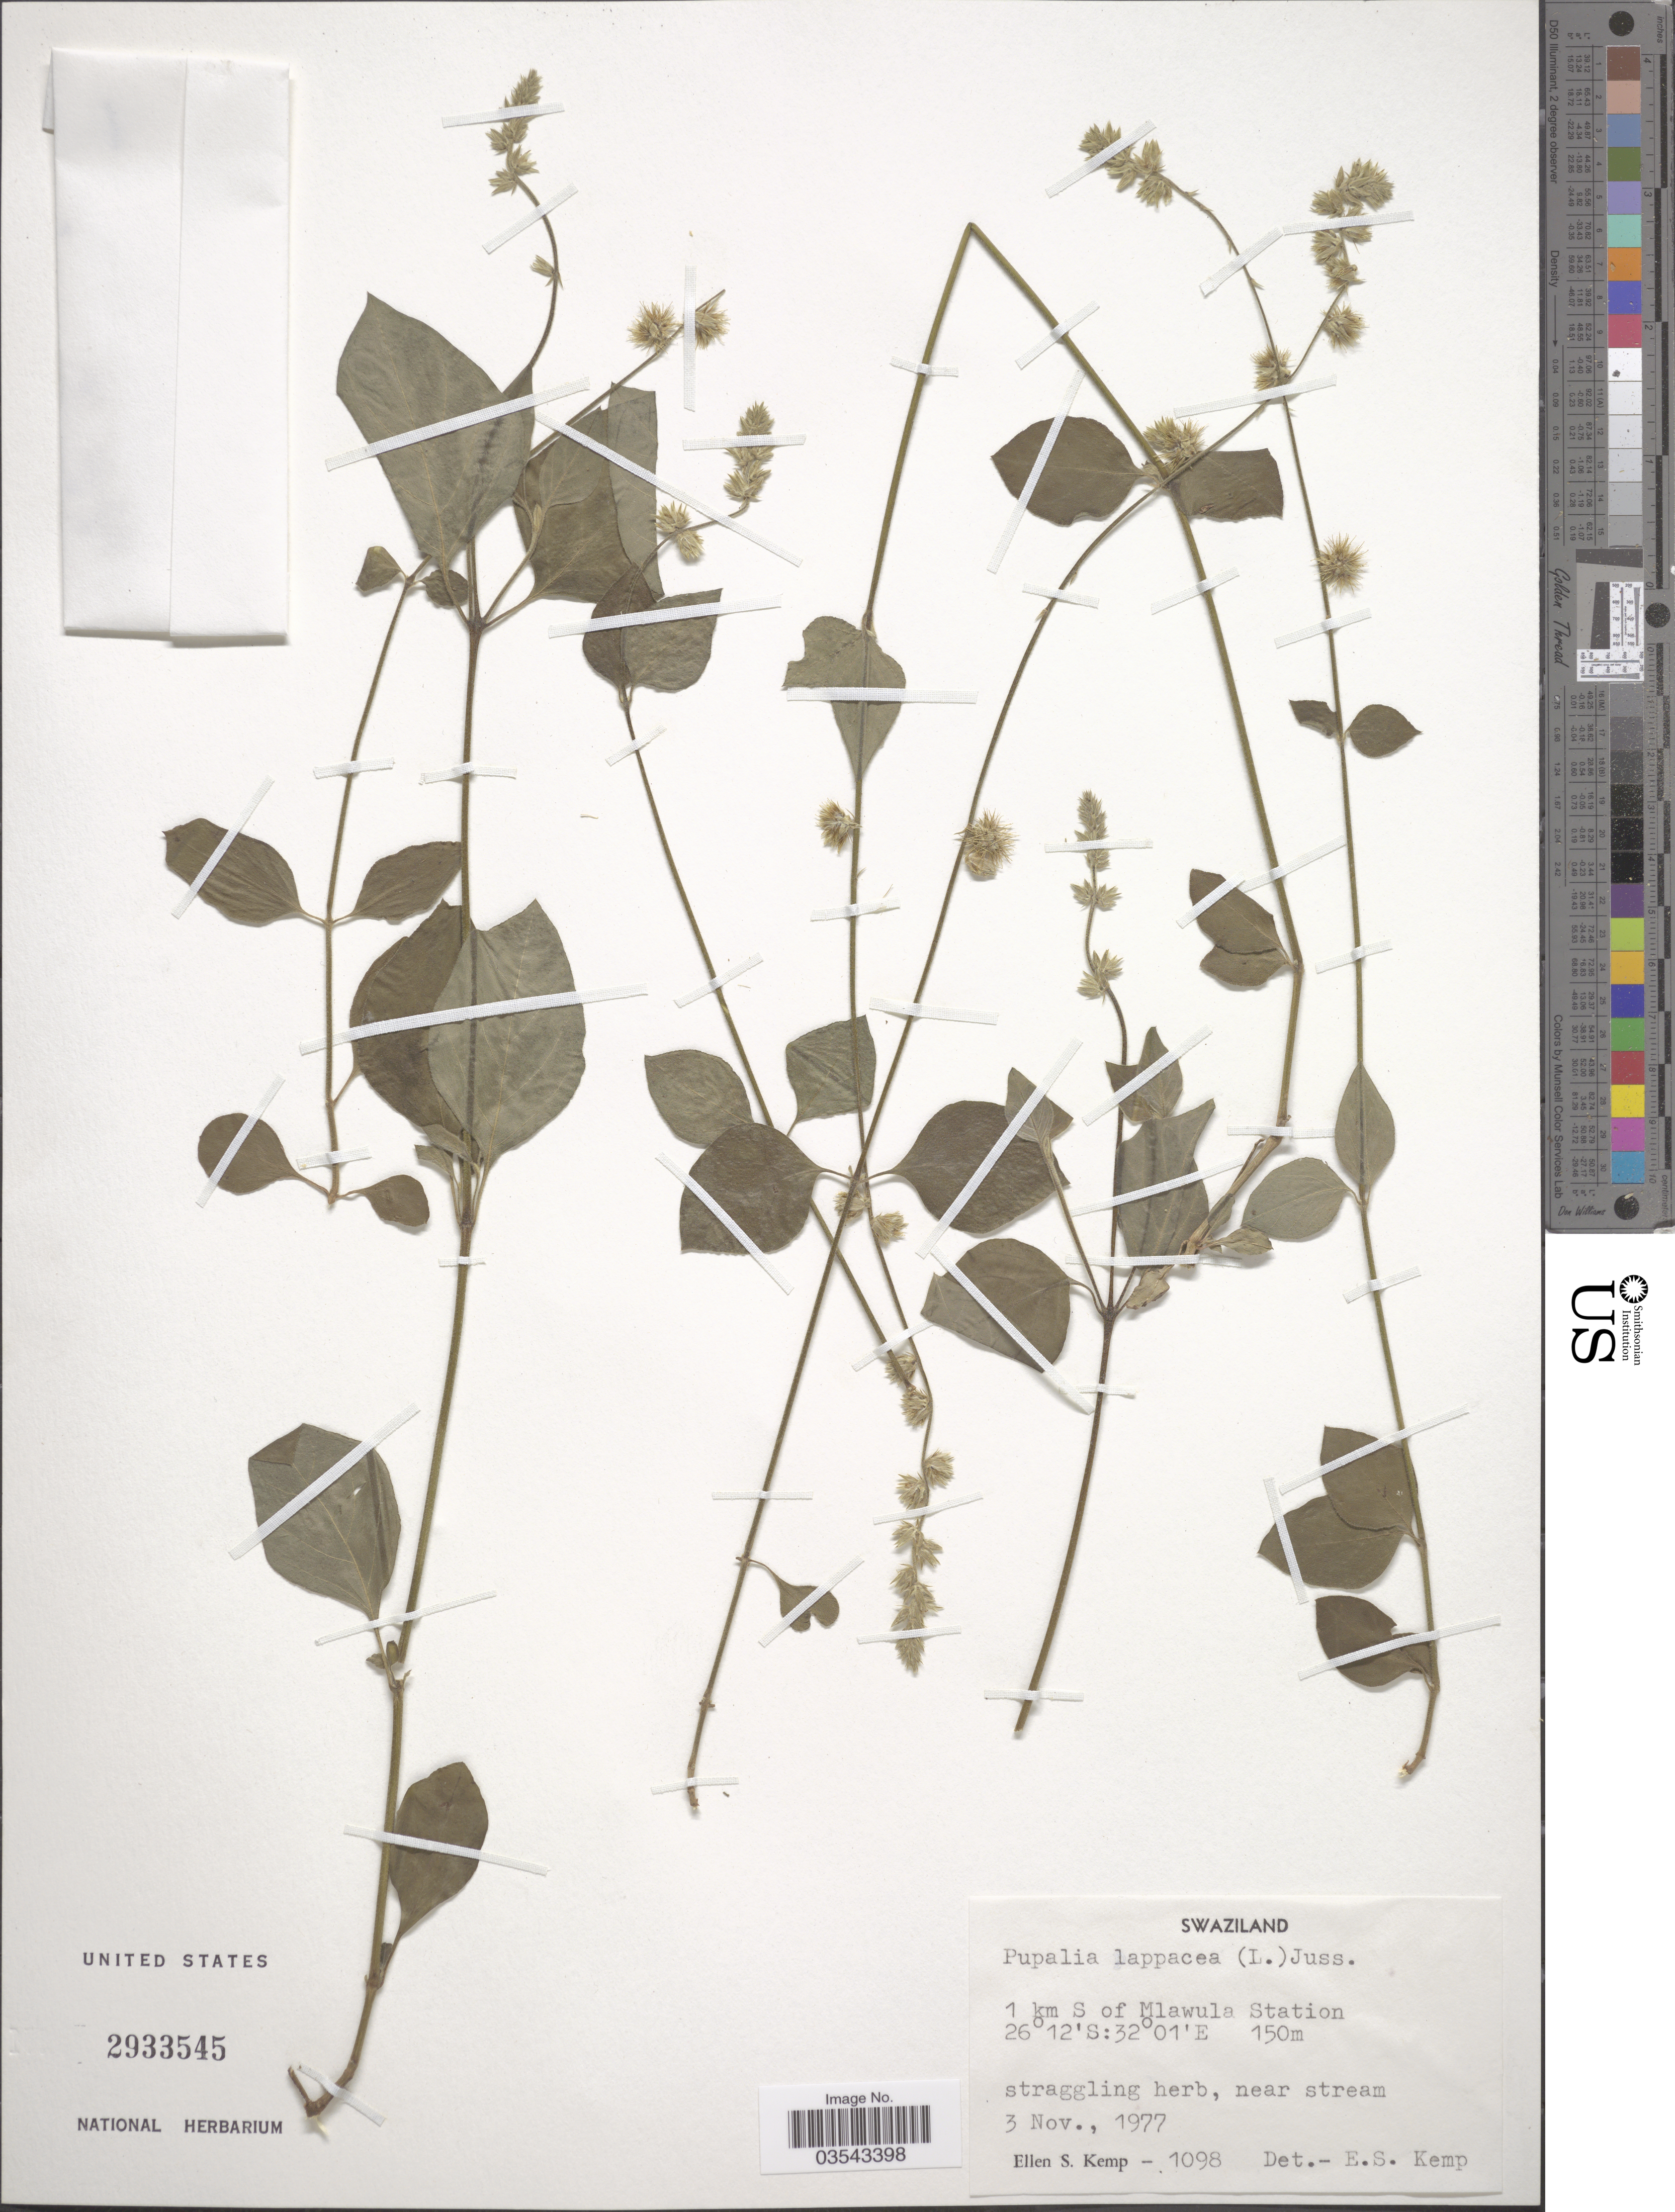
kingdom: Plantae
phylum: Tracheophyta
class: Magnoliopsida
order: Caryophyllales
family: Amaranthaceae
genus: Pupalia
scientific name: Pupalia lappacea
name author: (L.) A. Juss.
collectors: E. S. Kemp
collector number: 1098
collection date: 1977-11-03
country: Eswatini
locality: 1 km S of Mlawula Station.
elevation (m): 150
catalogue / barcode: US 2933545